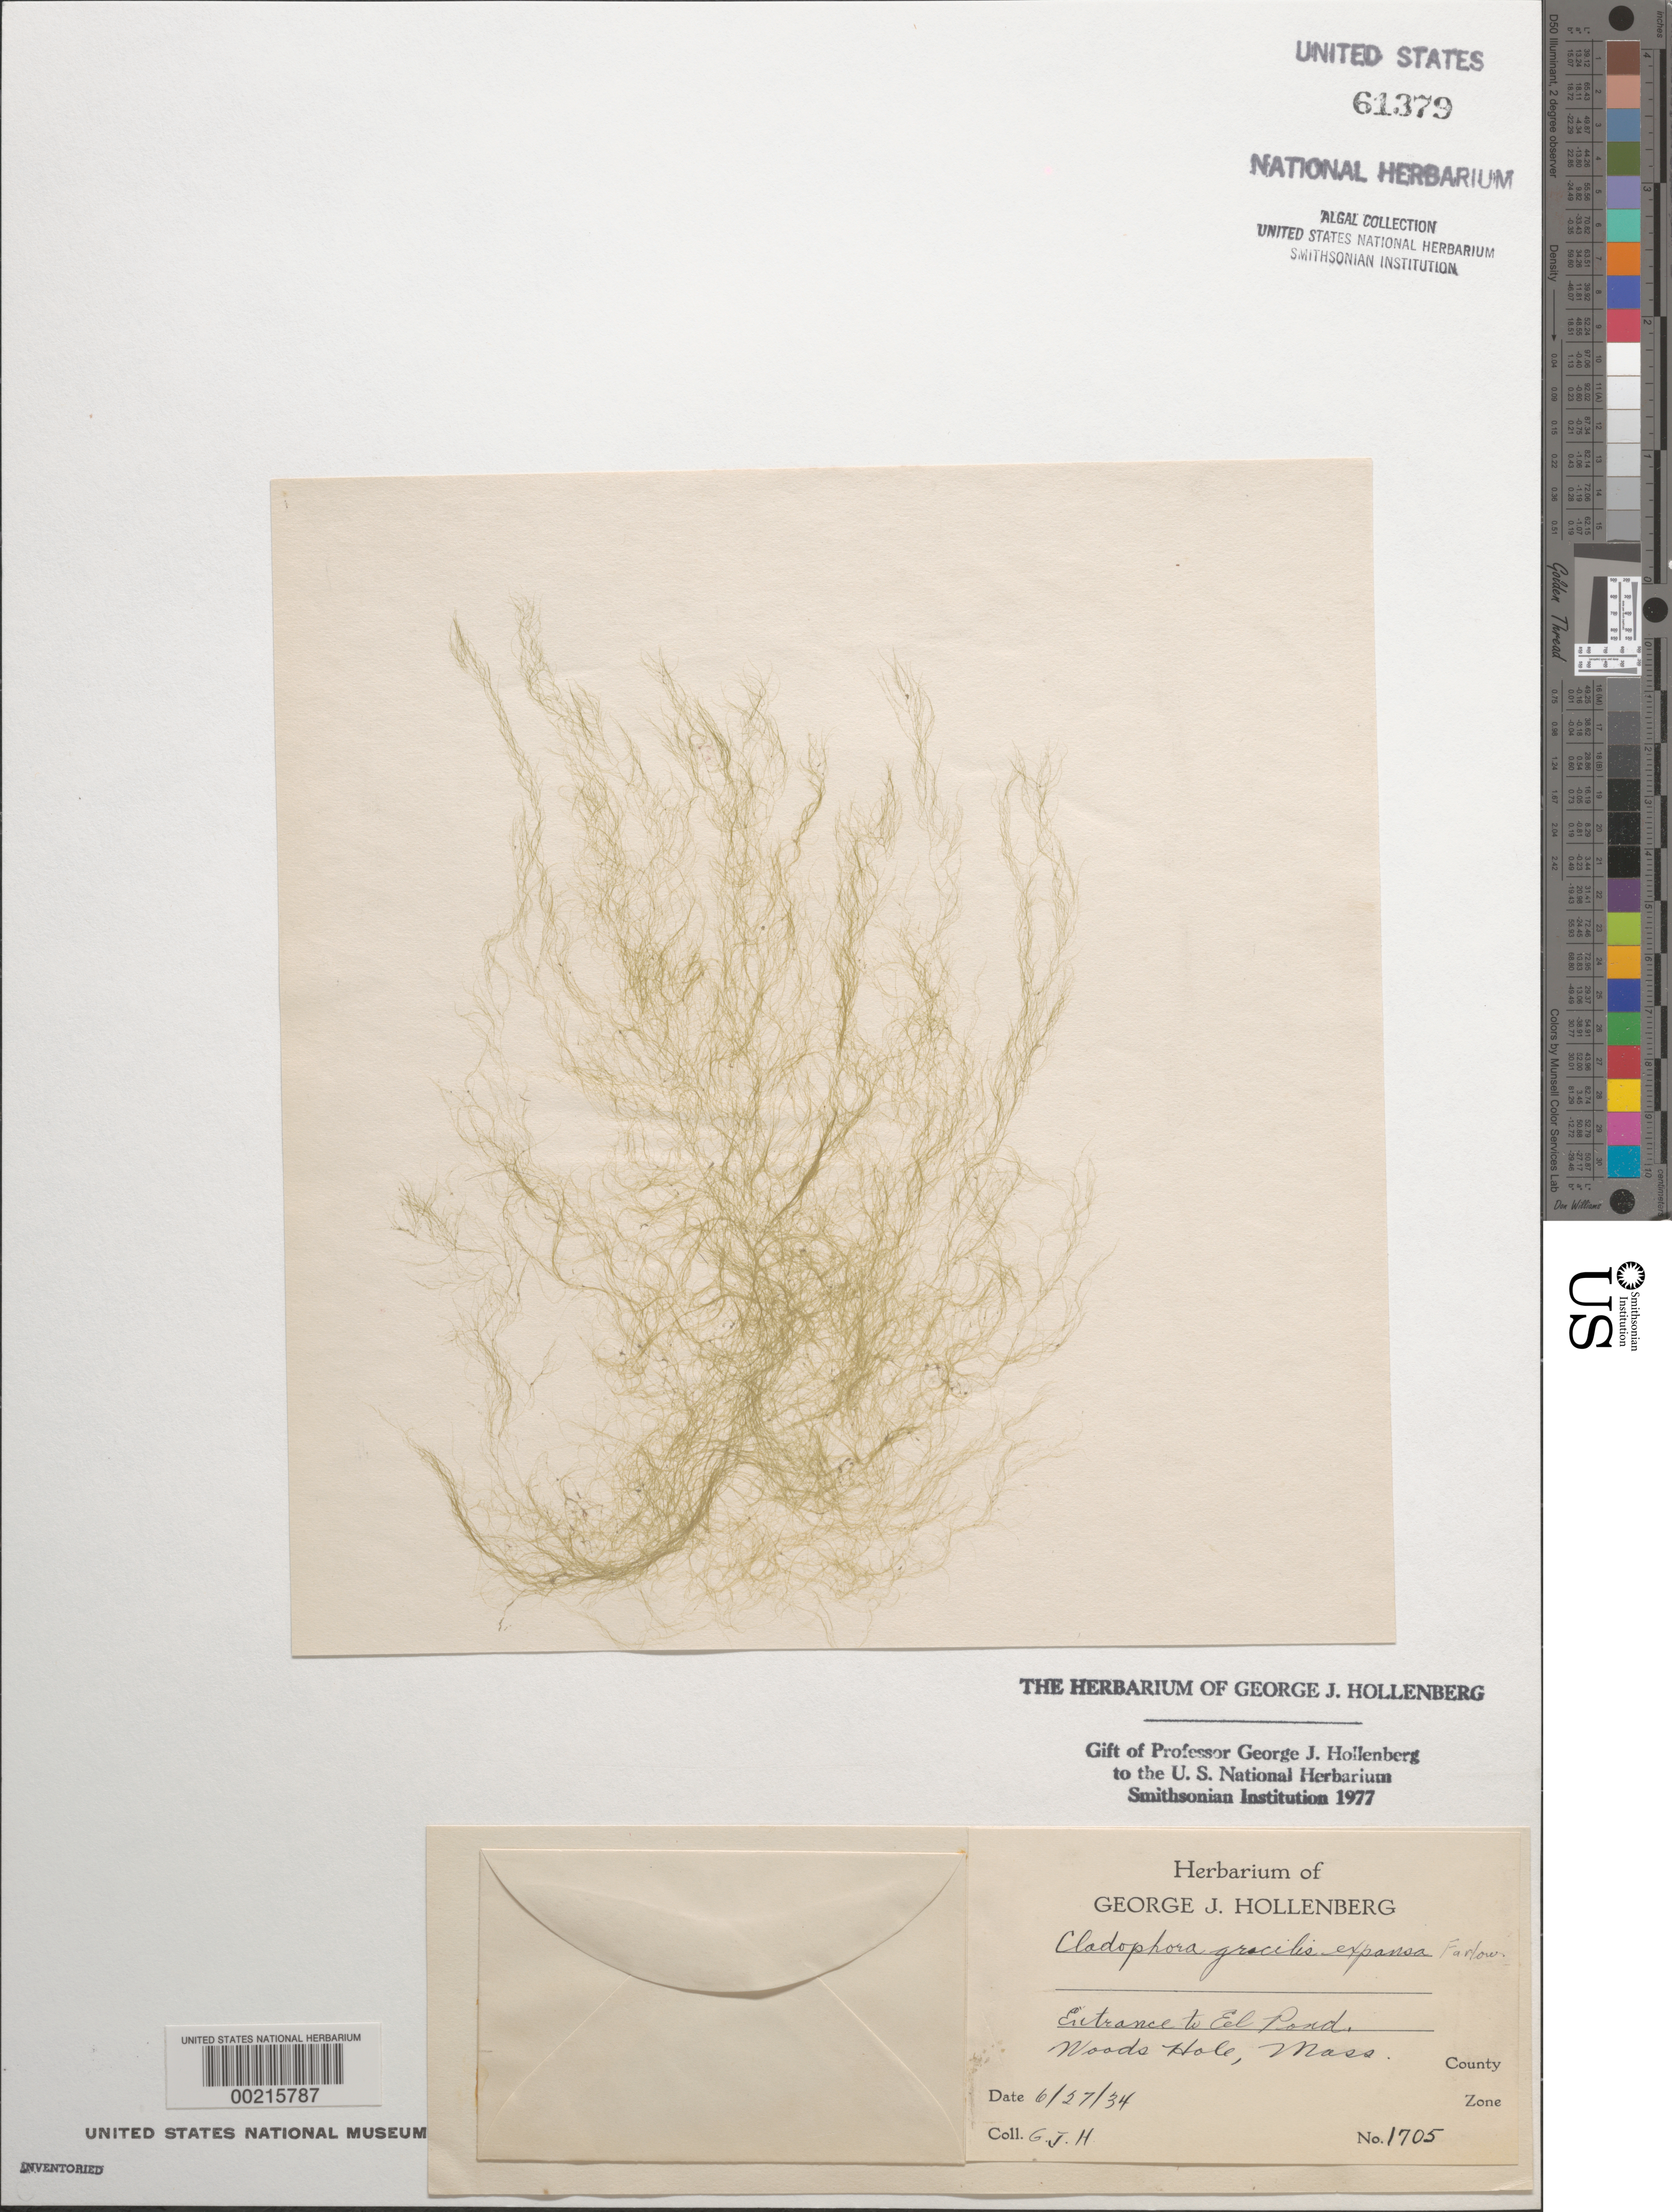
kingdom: Plantae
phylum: Chlorophyta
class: Ulvophyceae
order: Cladophorales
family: Cladophoraceae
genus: Cladophora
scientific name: Cladophora gracilis f. expansa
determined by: Hollenberg, George J.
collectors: G. Hollenberg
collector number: GJH 1705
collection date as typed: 27 Jun 1934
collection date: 1934-06-27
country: United States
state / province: Massachusetts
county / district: Barnstable County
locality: Woods Hole, Eel Pond entrance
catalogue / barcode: US 61379